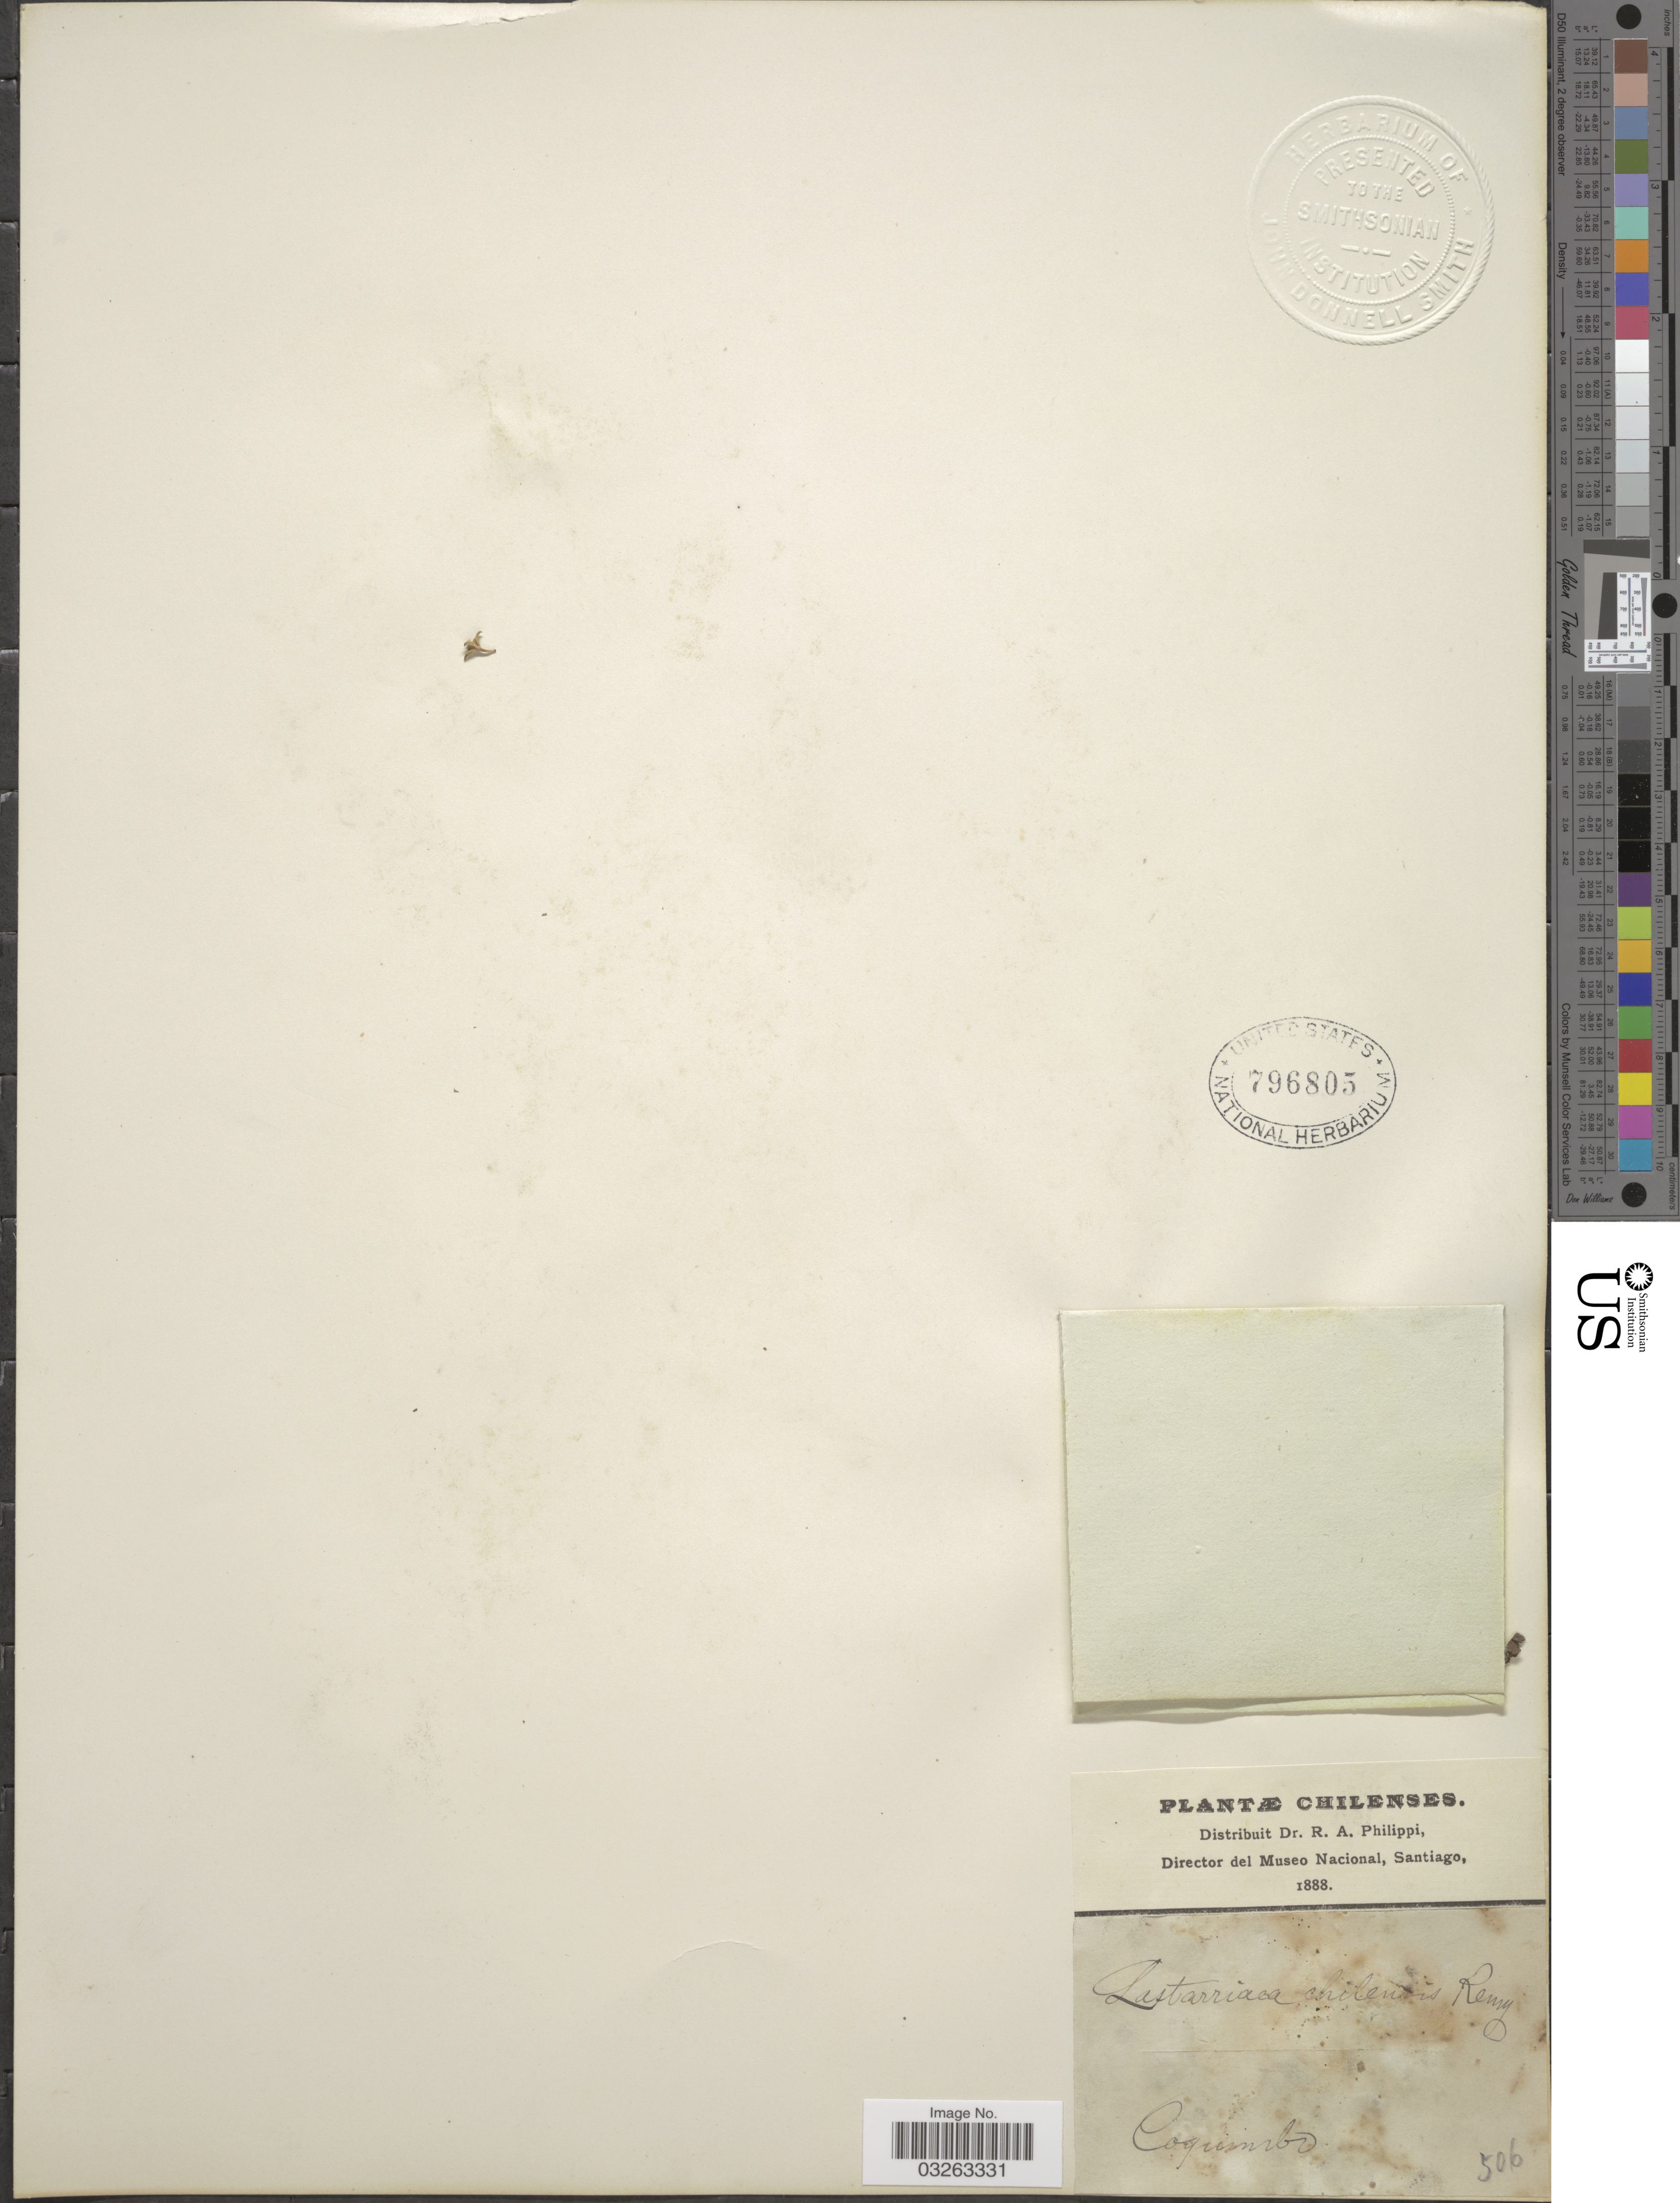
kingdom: Plantae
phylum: Tracheophyta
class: Magnoliopsida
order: Caryophyllales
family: Polygonaceae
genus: Lastarriaea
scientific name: Lastarriaea chilensis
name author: J. Rémy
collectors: ex. herb. R.A. Philippi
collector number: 506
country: Chile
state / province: Coquimbo (IV)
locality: Coquimbo.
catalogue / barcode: US 796805